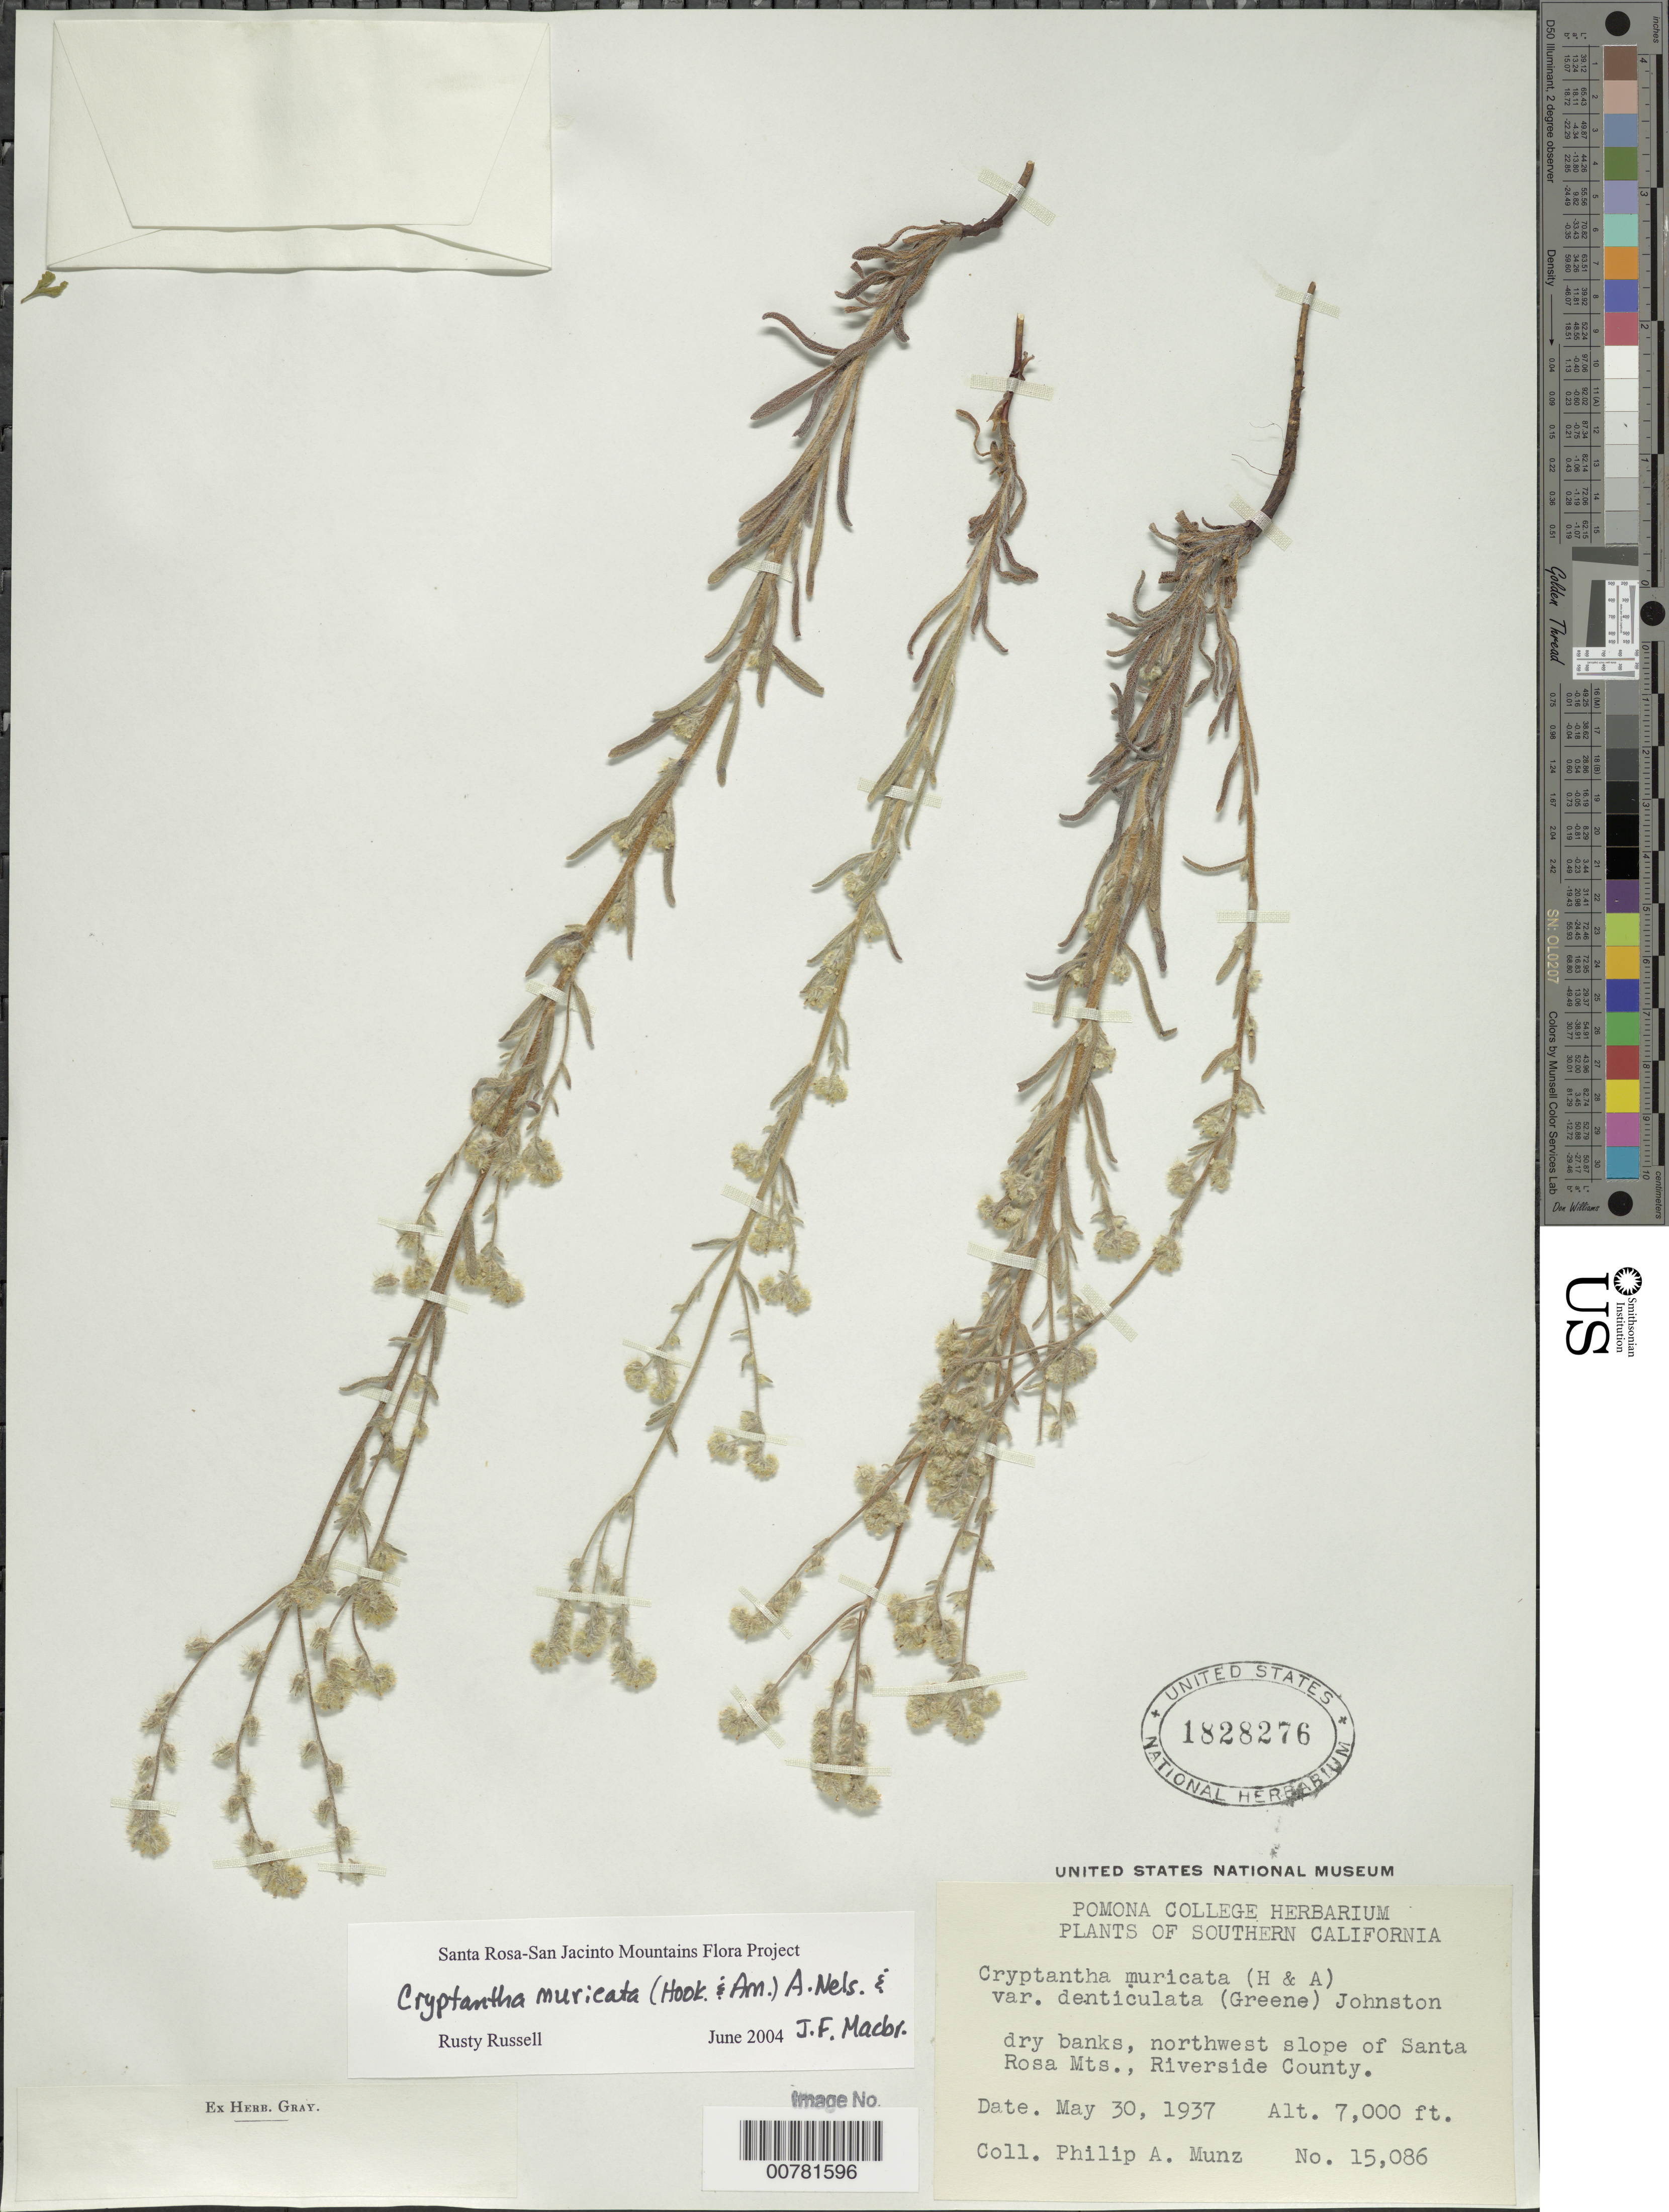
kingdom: Plantae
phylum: Tracheophyta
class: Magnoliopsida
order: Boraginales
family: Boraginaceae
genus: Cryptantha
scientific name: Cryptantha muricata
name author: (Hook. & Arn.) A. Nelson & J.F. Macbr.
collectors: P. A. Munz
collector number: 15086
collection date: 1937-05-30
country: United States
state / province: California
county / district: Riverside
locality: Southern California. Dry banks, northwest slope of Santa Rosa Mts., Riverside County.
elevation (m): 2134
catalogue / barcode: US 1828276